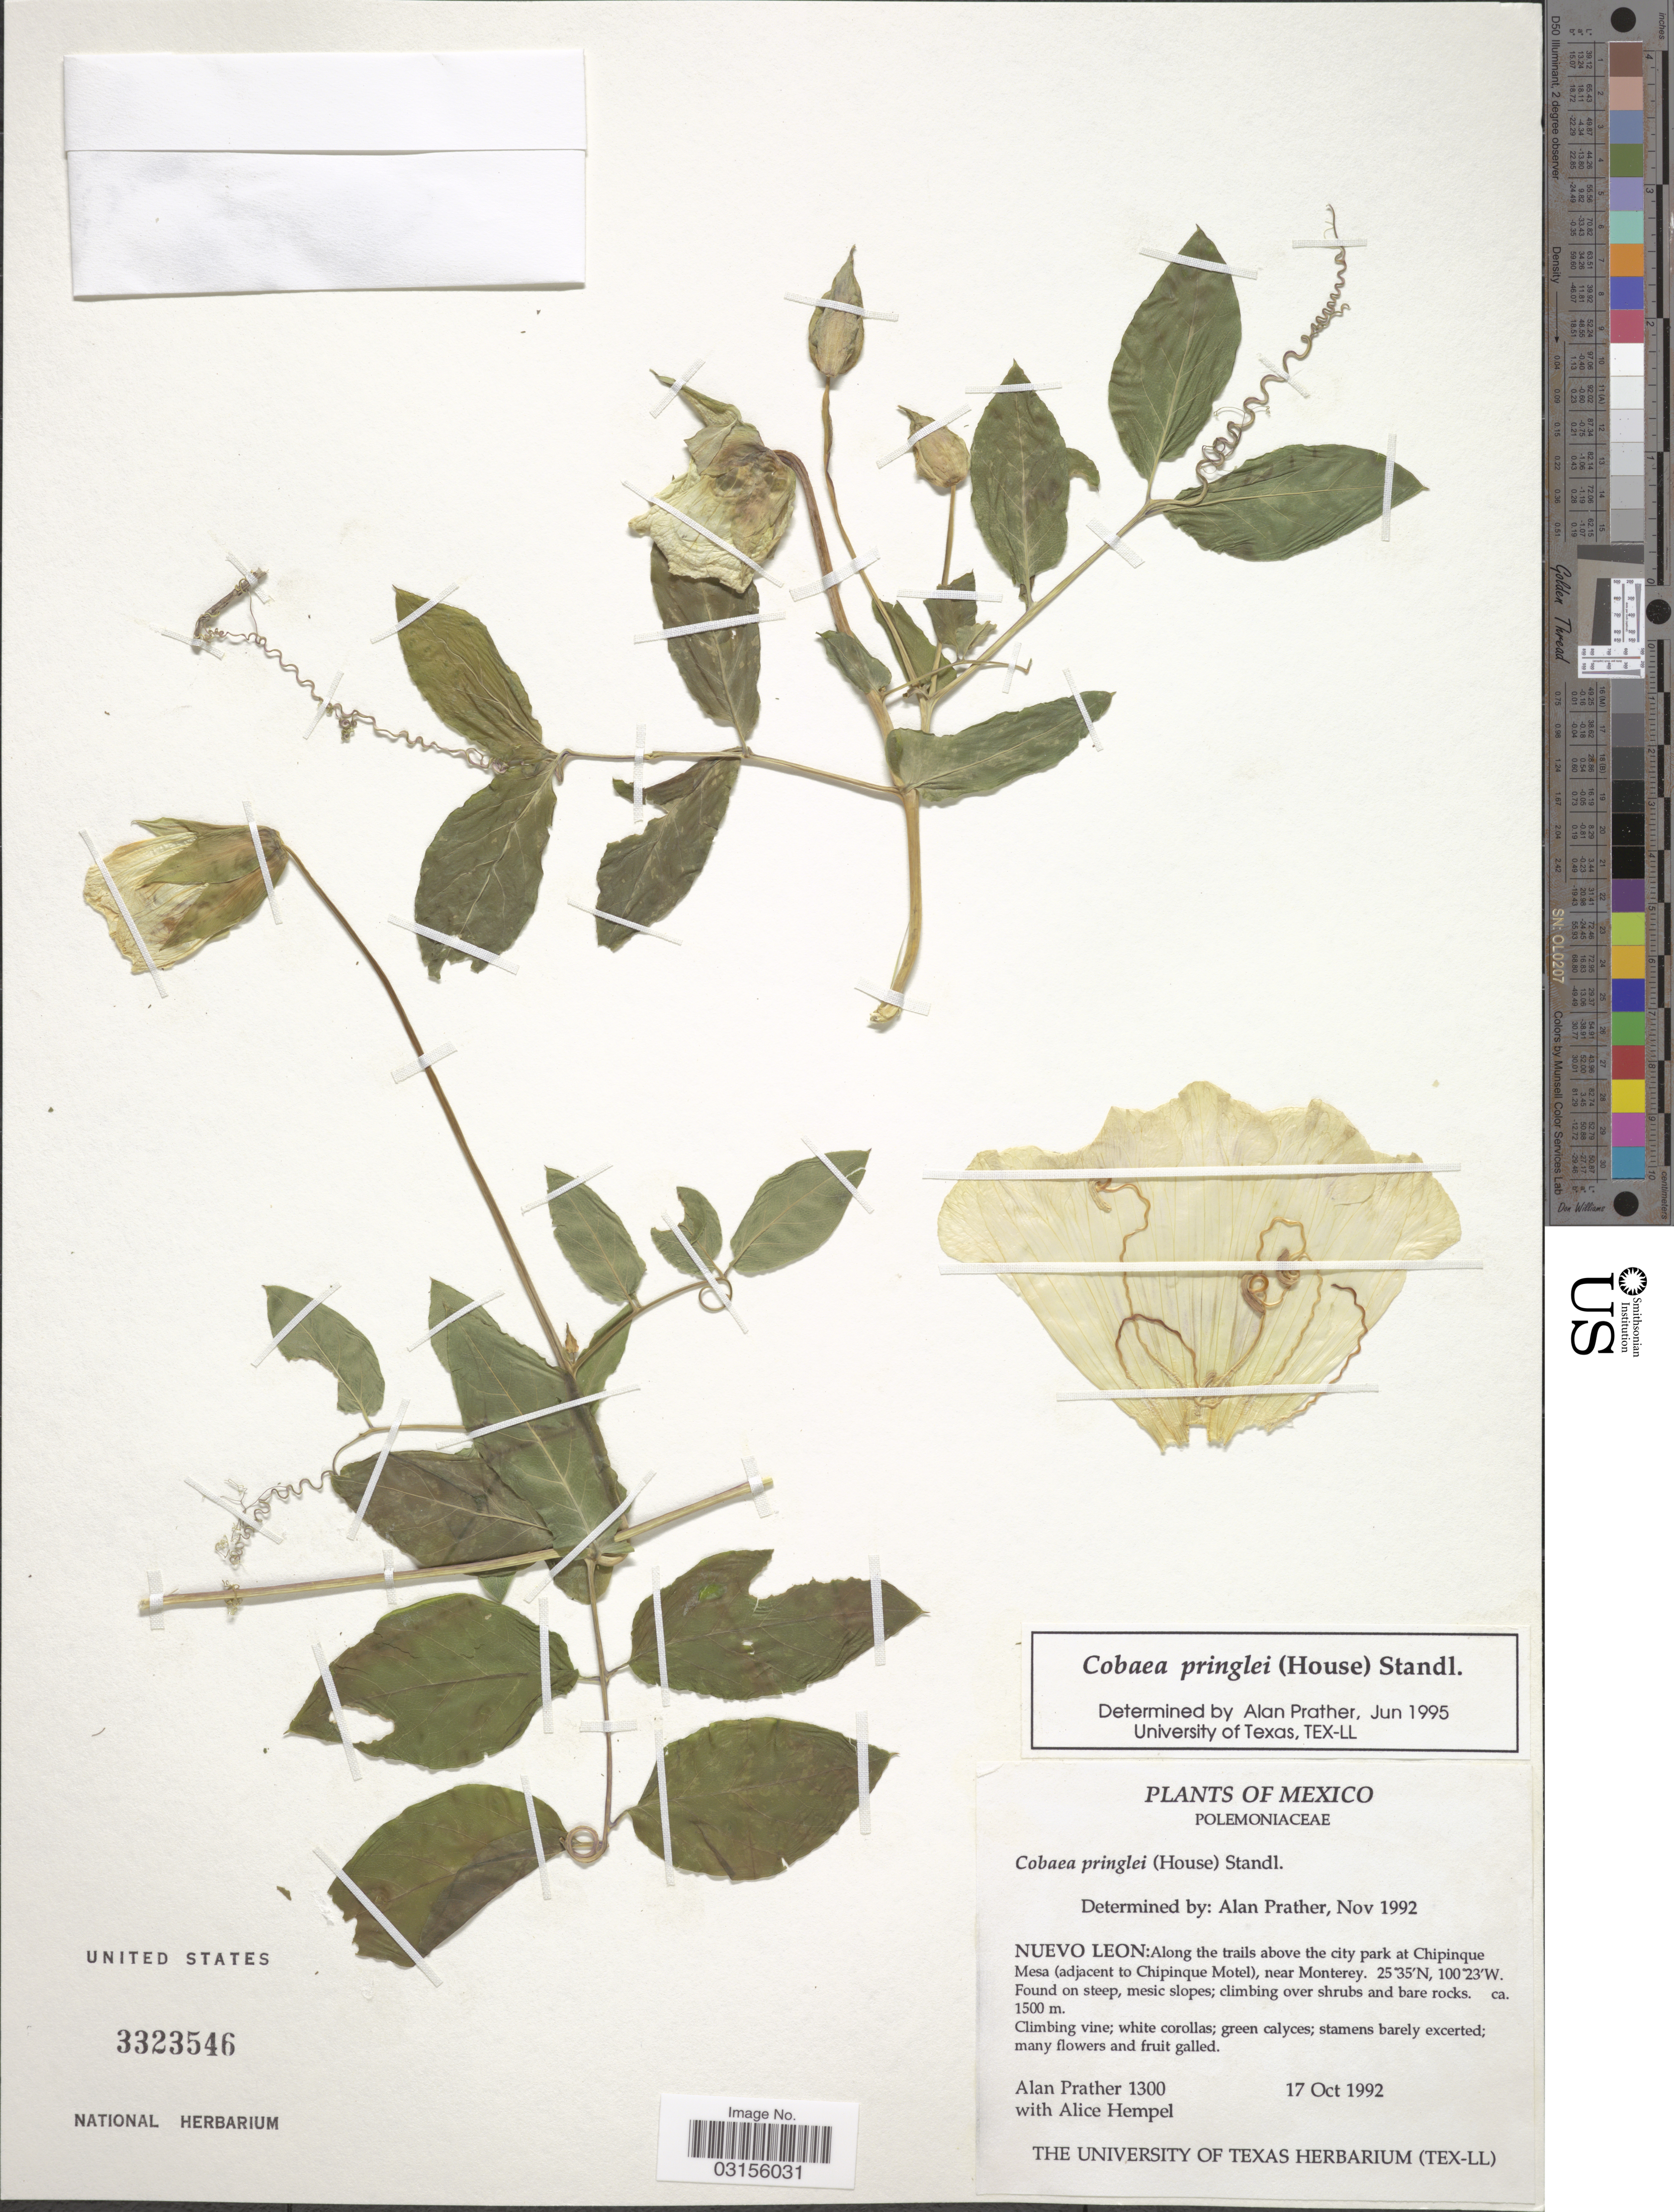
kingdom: Plantae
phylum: Tracheophyta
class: Magnoliopsida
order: Ericales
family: Polemoniaceae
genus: Cobaea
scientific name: Cobaea pringlei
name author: Standl.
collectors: L. A. Prather & A. Hempel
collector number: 1300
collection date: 1992-10-17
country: Mexico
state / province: Nuevo León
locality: Along the trails above the city park at Chipinque Mesa (adjacent to Chipinque Motel), near Monterey.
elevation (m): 1500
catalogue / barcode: US 3323546